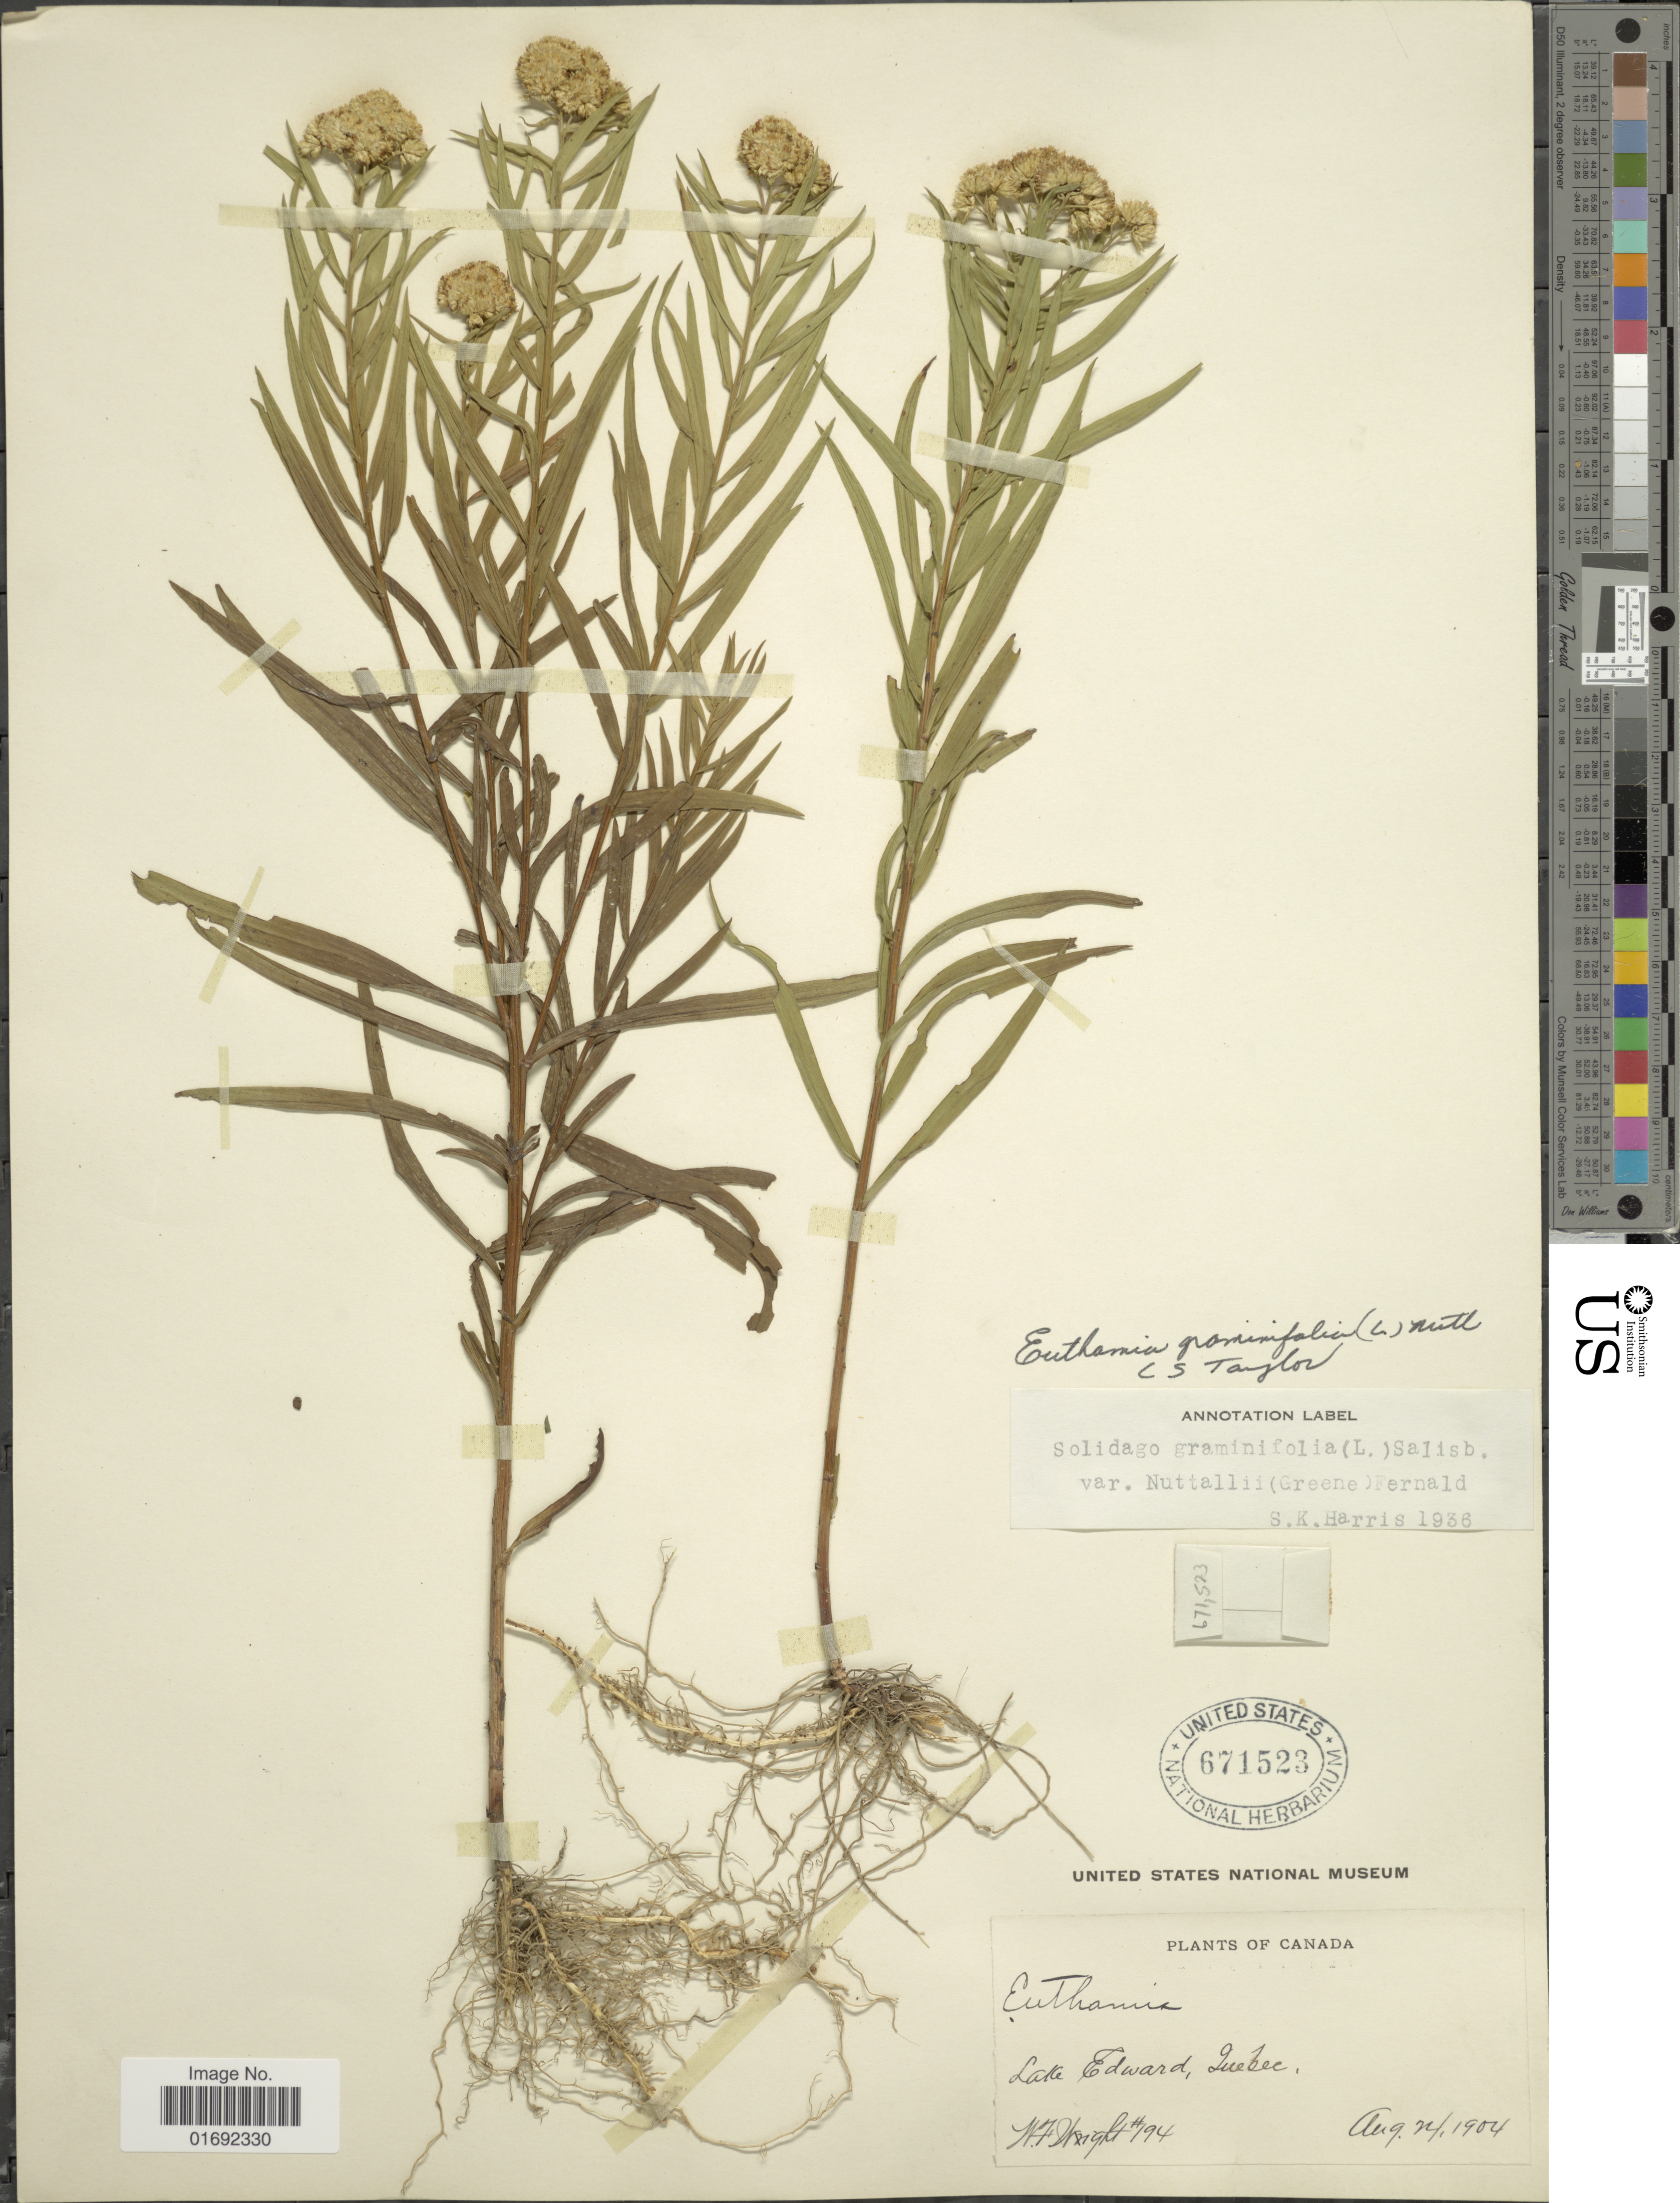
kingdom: Plantae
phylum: Tracheophyta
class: Magnoliopsida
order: Asterales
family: Asteraceae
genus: Euthamia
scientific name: Euthamia graminifolia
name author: (L.) Nutt.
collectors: W. F. Wright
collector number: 194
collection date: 1904-08-24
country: Canada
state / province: Quebec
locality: Lake Edward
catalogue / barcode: US 671523